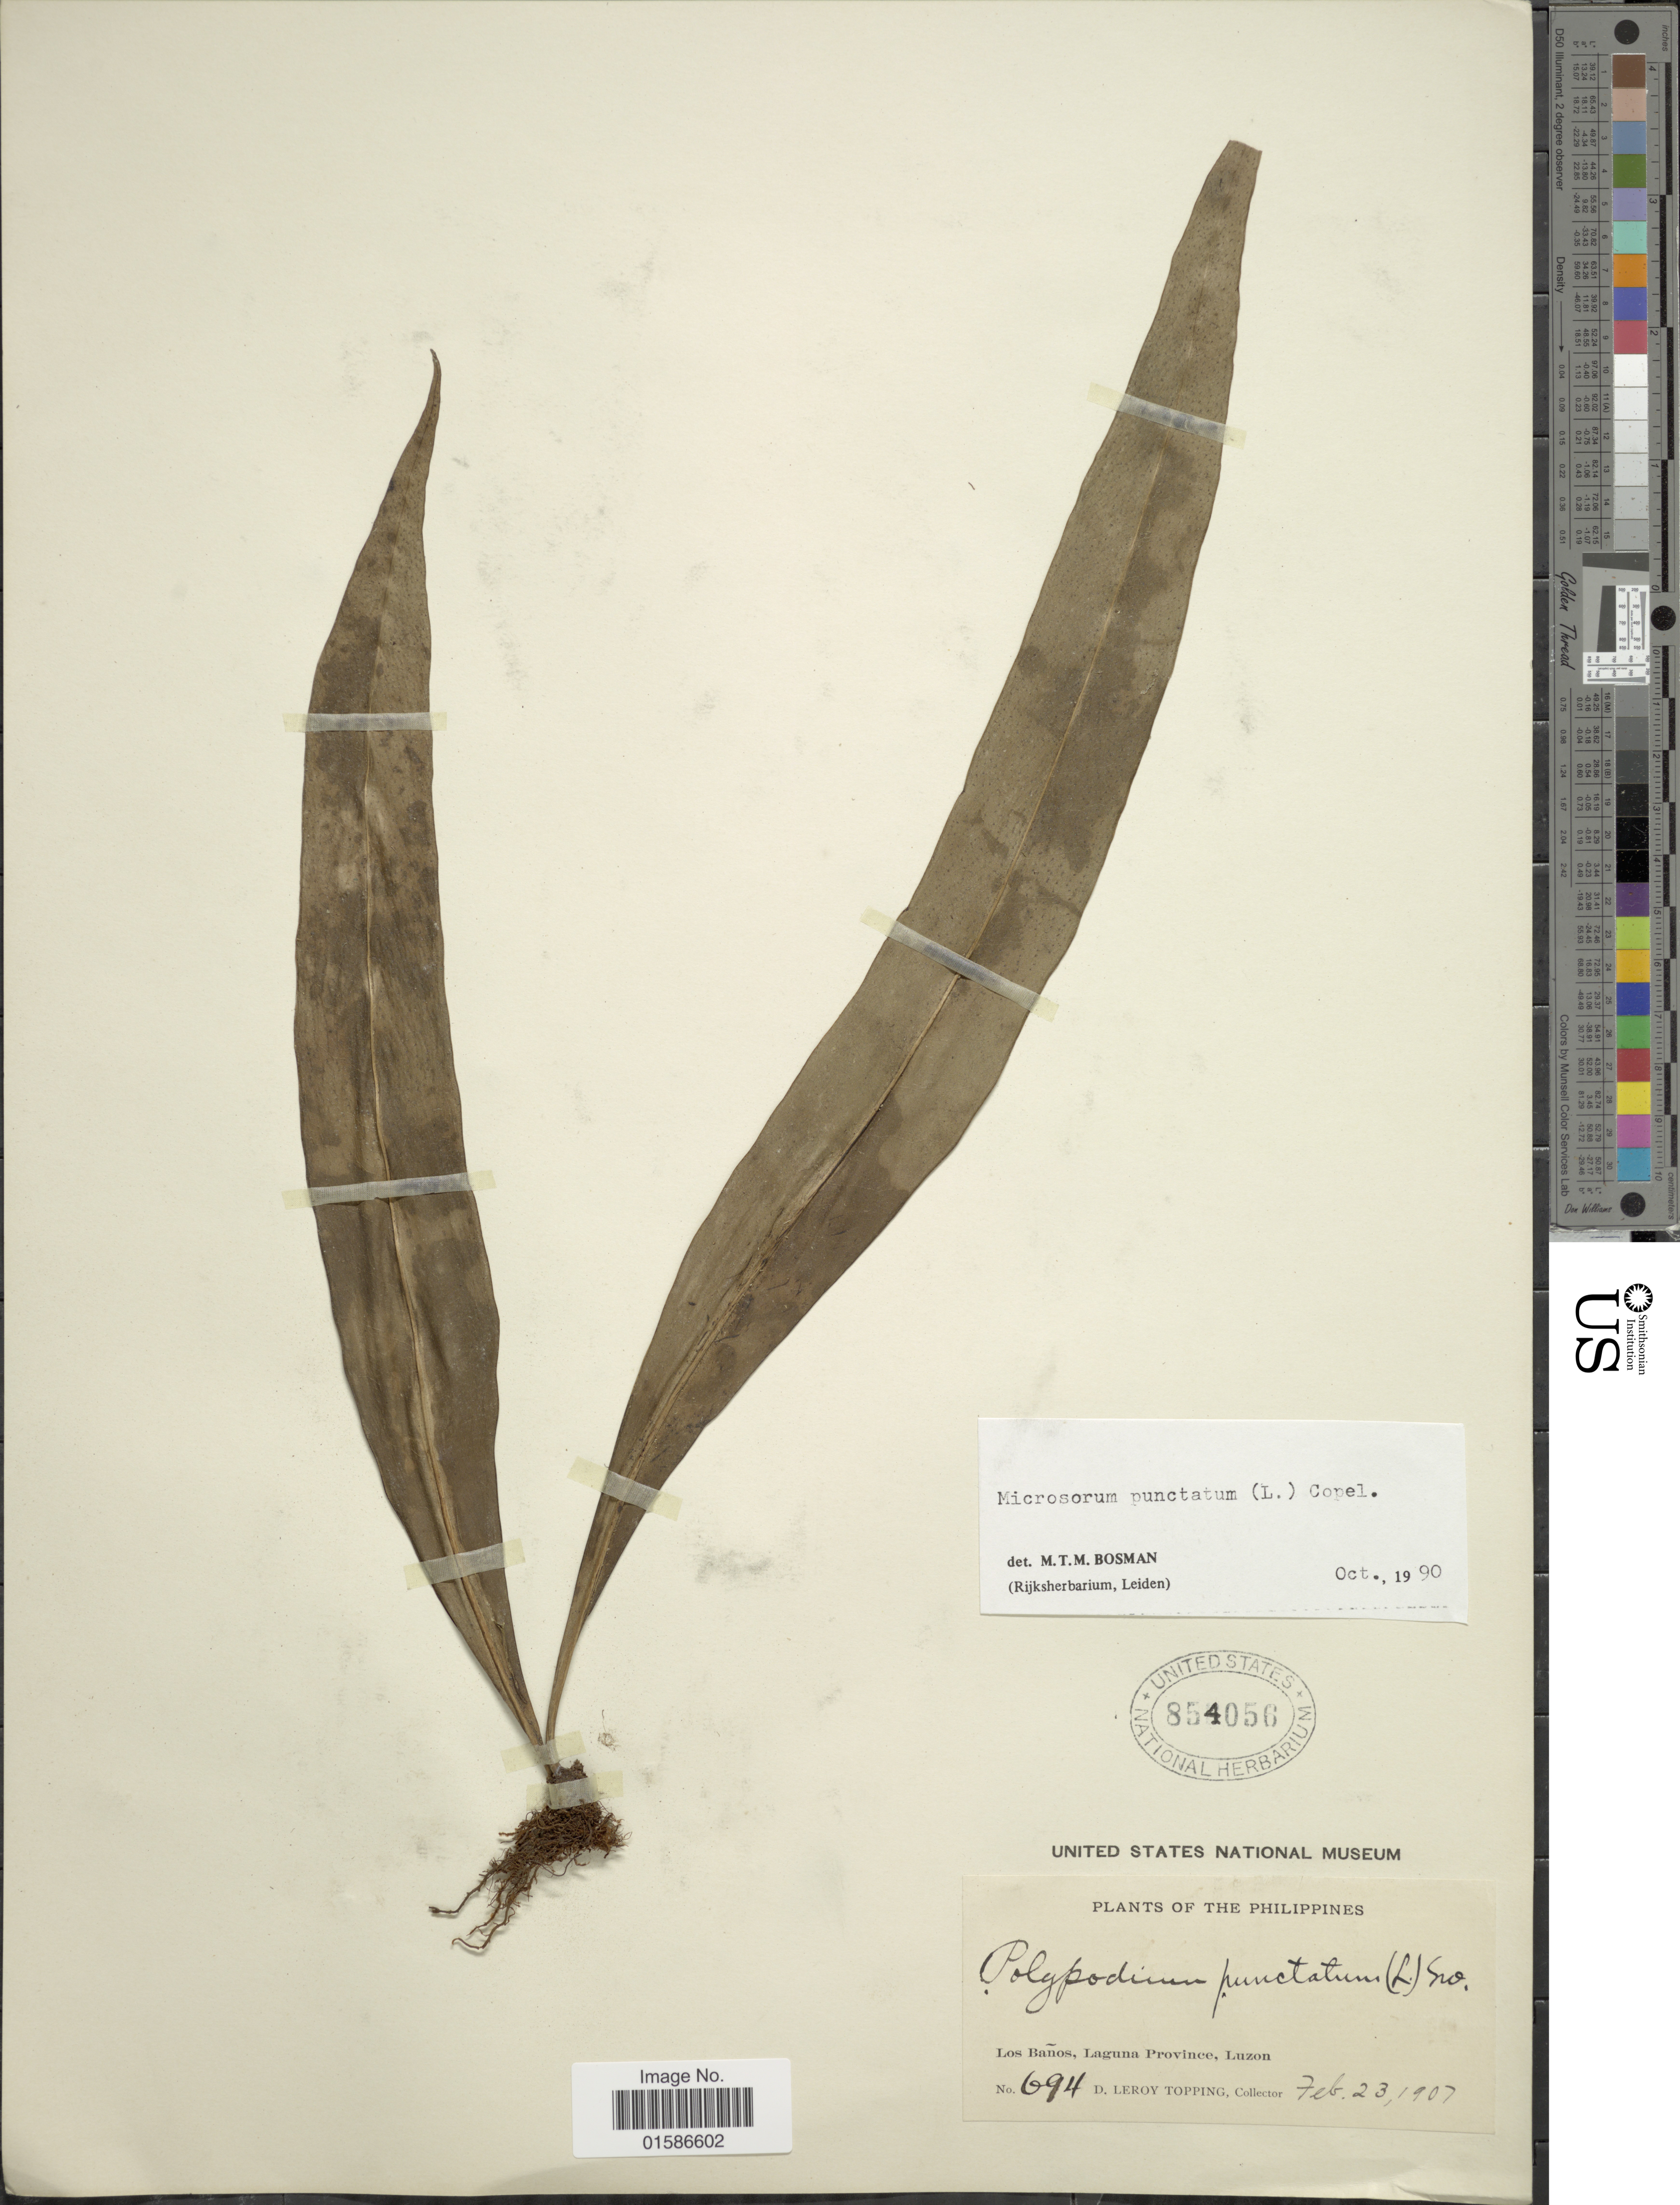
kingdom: Plantae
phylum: Tracheophyta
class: Polypodiopsida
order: Polypodiales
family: Polypodiaceae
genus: Microsorum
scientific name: Microsorum punctatum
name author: (L.) Copel.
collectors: D. L. Topping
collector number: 694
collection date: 1907-02-23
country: Philippines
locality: Los Baños, Laguna Province, Luzon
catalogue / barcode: US 854056